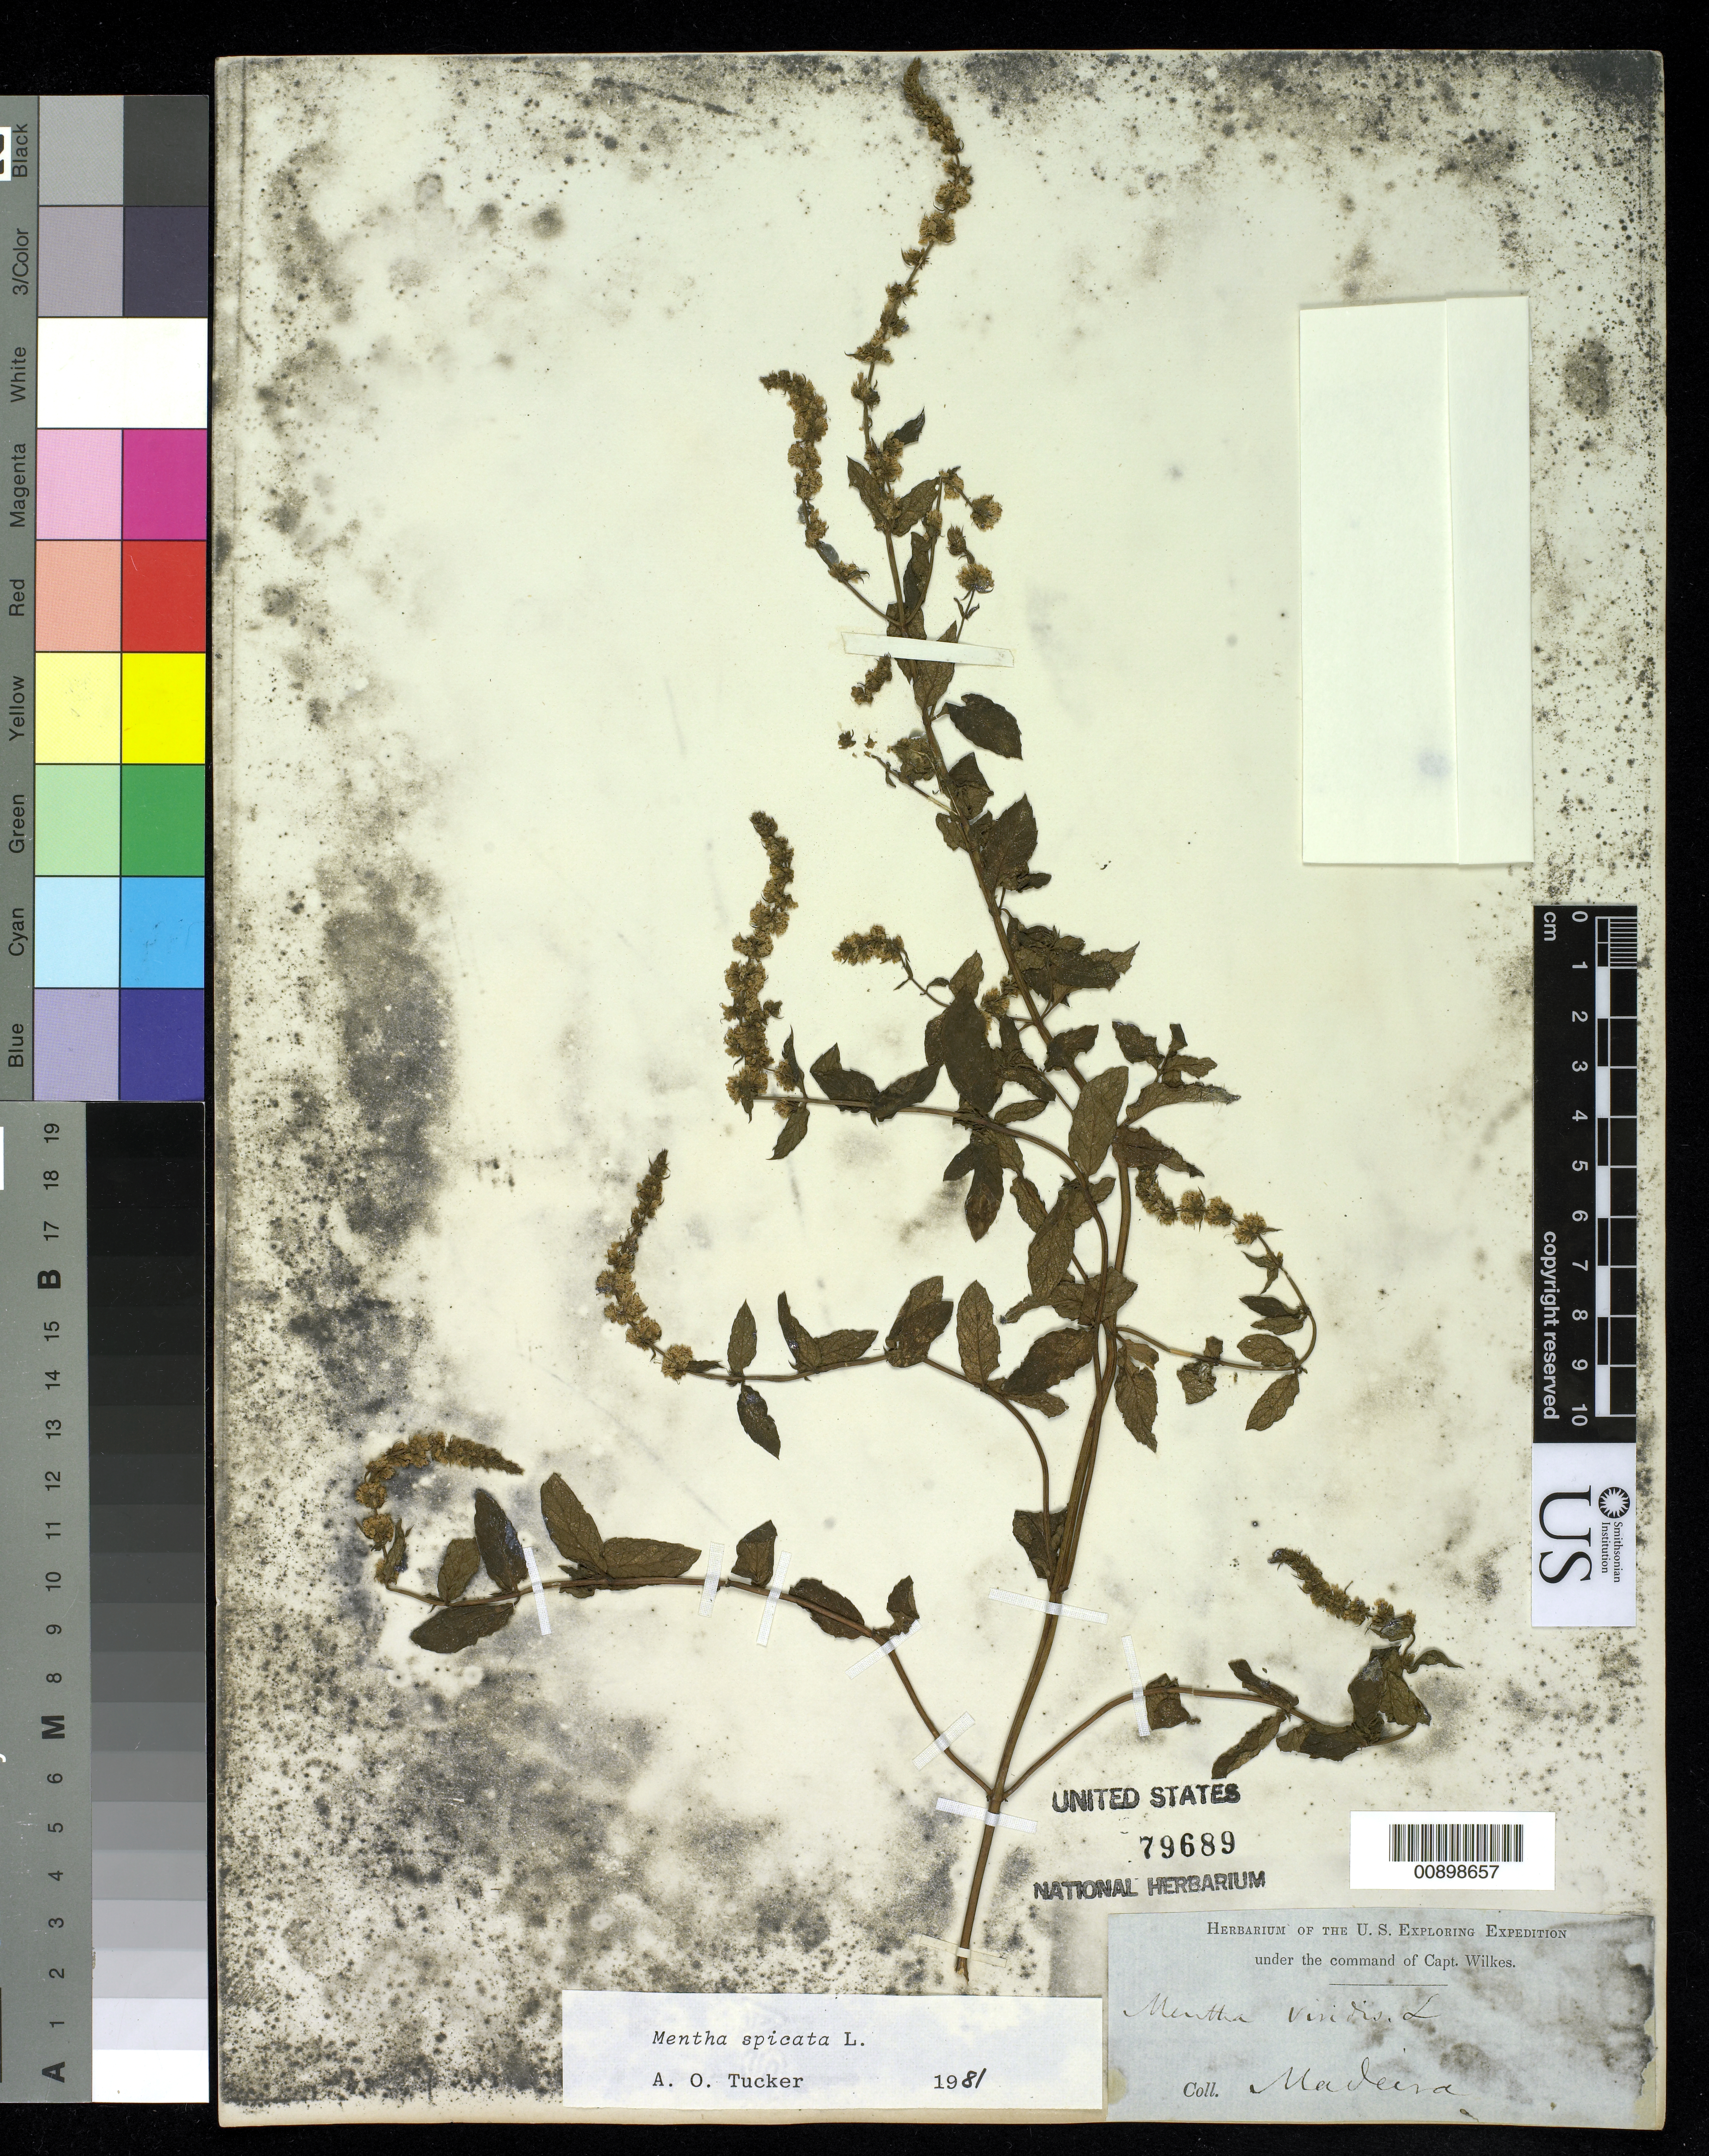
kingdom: Plantae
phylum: Tracheophyta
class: Magnoliopsida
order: Lamiales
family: Lamiaceae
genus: Mentha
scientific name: Mentha spicata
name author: L.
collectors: Wilkes Explor. Exped.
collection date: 1838/1842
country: Portugal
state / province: Madeira (Aut. Reg.)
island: Madeira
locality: Funchal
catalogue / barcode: US 79689